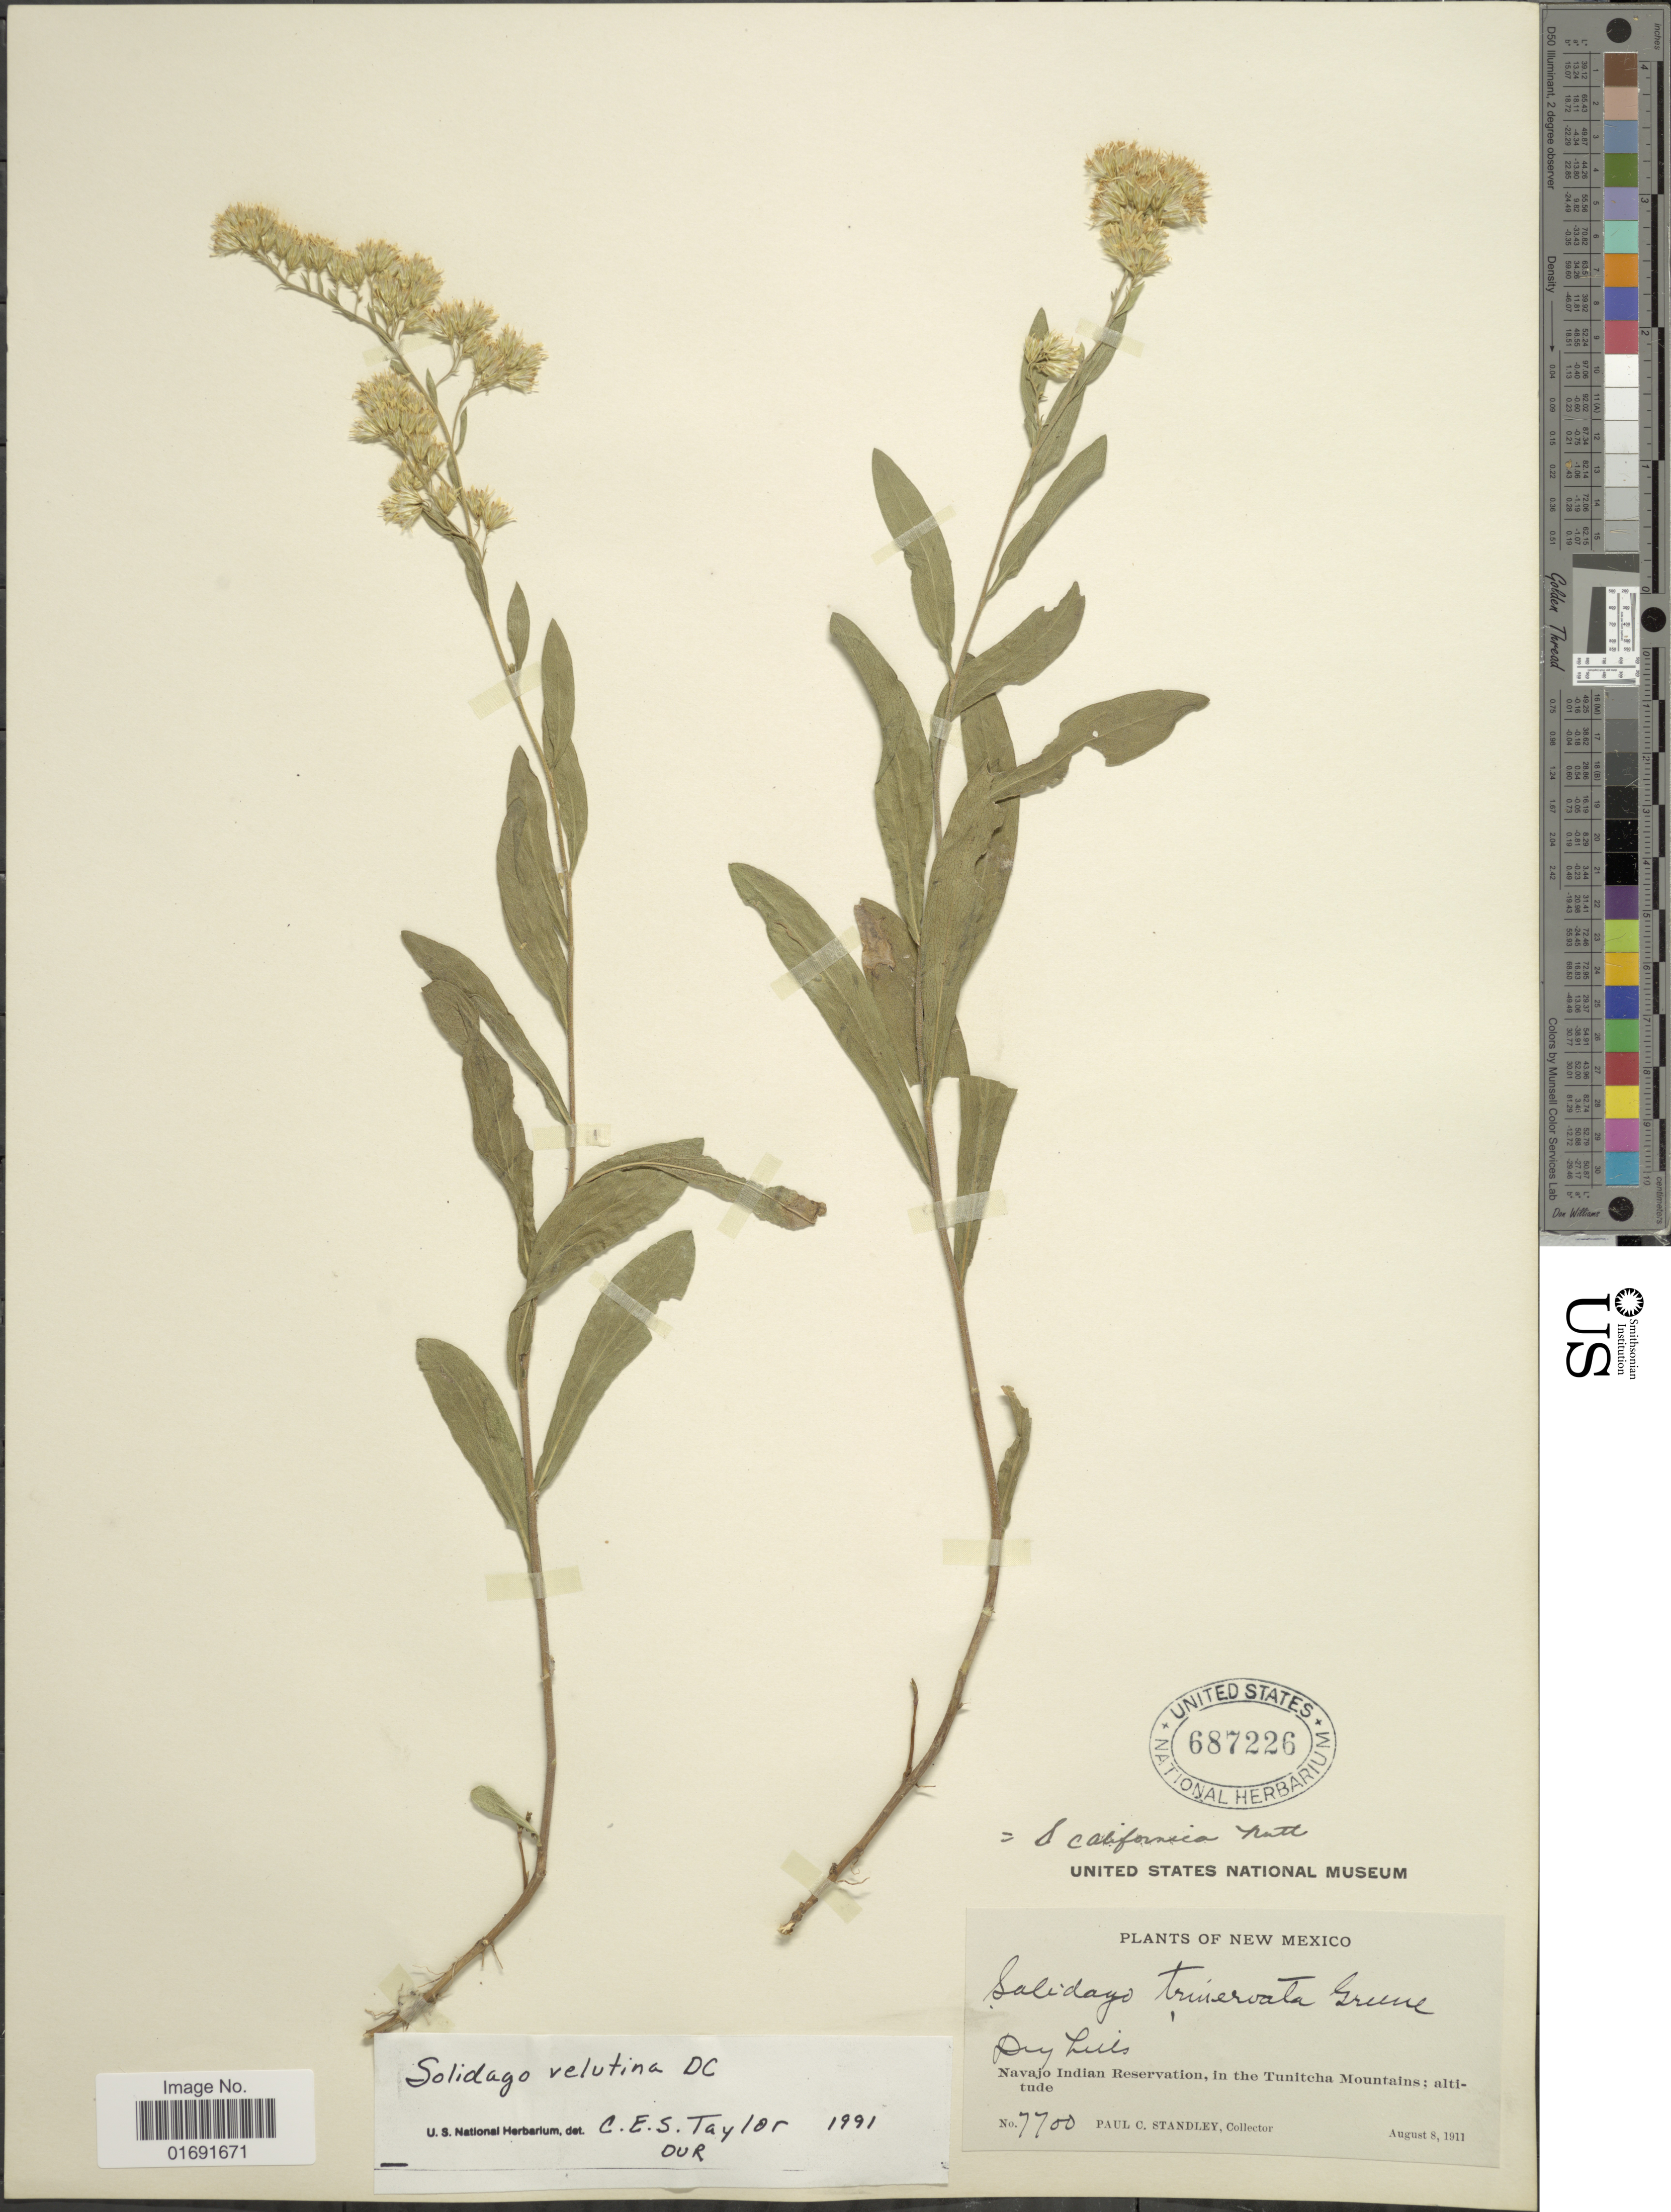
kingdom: Plantae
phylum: Tracheophyta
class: Magnoliopsida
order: Asterales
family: Asteraceae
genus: Solidago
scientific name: Solidago velutina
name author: DC.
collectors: P. C. Standley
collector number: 7700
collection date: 1911-08-08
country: United States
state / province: New Mexico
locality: Navajo Indian Reservation, in the Tunitcha Mountains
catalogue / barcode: US 687226